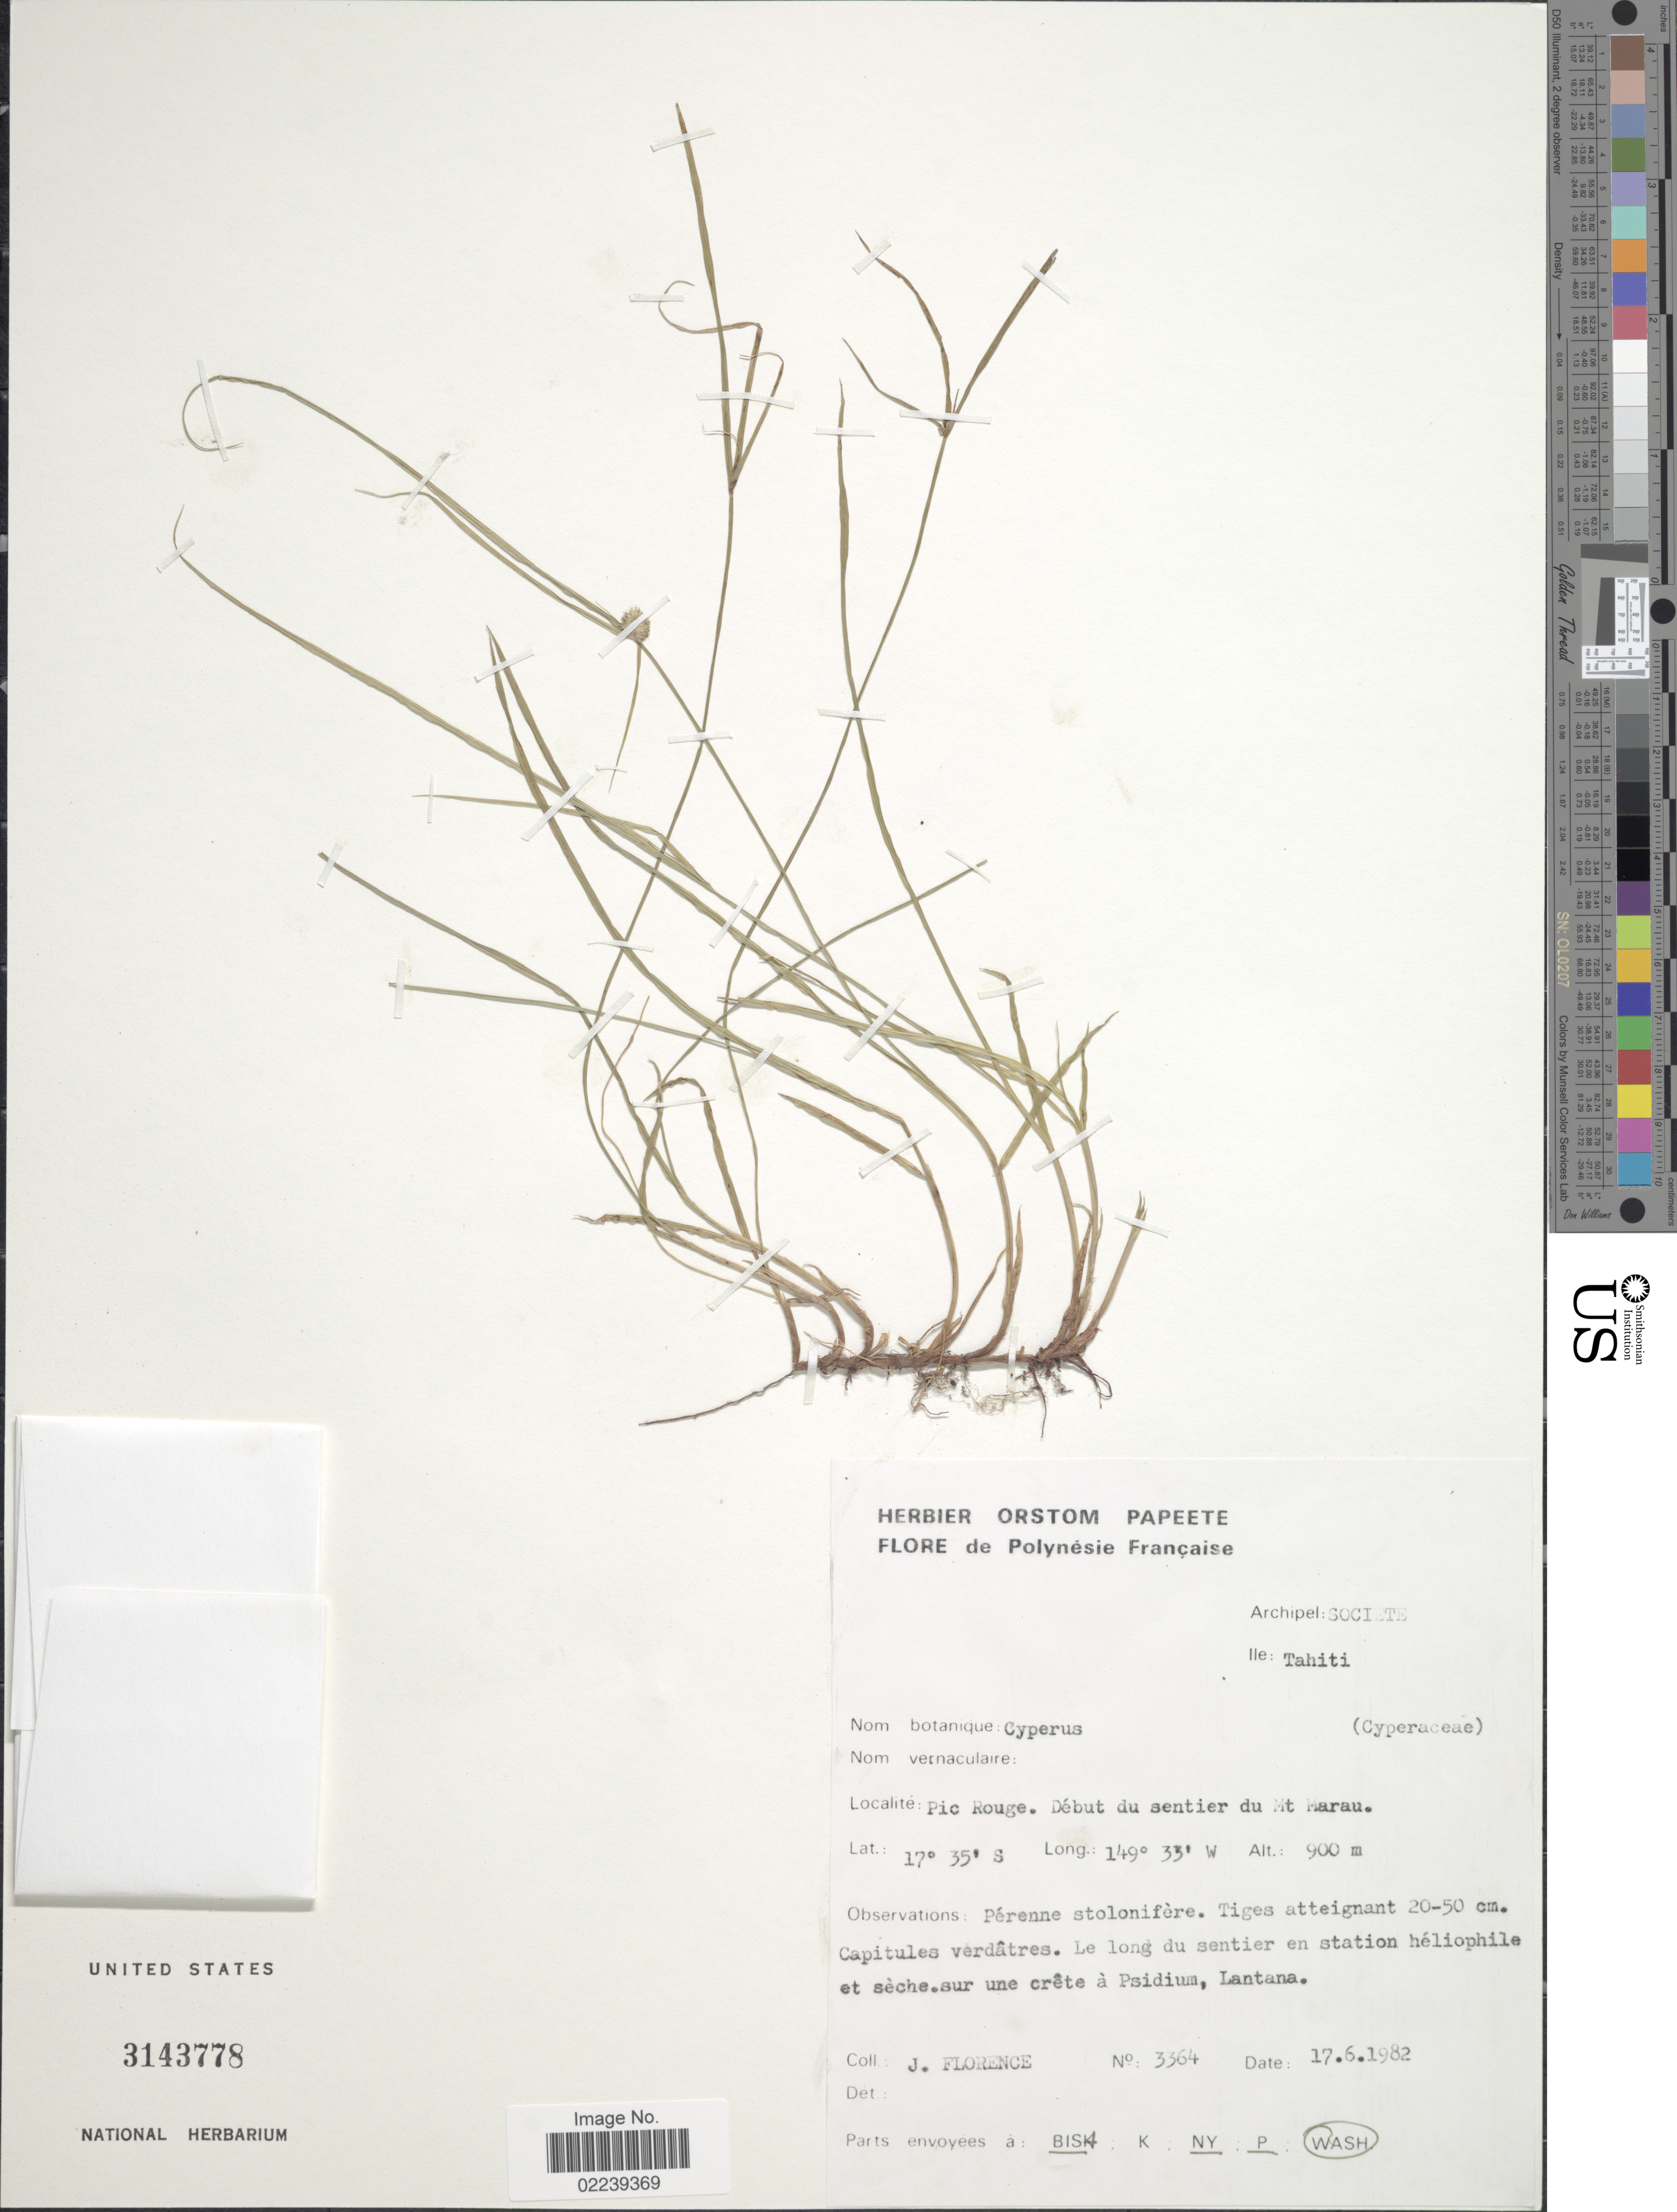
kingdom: Plantae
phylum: Tracheophyta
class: Liliopsida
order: Poales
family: Cyperaceae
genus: Cyperus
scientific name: Cyperus brevifolius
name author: (Rottb.) Hassk.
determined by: Strong, M. T., (US), Smithsonian Institution - National Museum of Natural History (UNITED STATES)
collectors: J. Florence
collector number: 3364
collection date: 1982-06-17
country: French Polynesia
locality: Archipel: Societe, Ile Tahiti, Pic Rouge. Début du sentier du Mt Marau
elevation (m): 900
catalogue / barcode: US 3143778